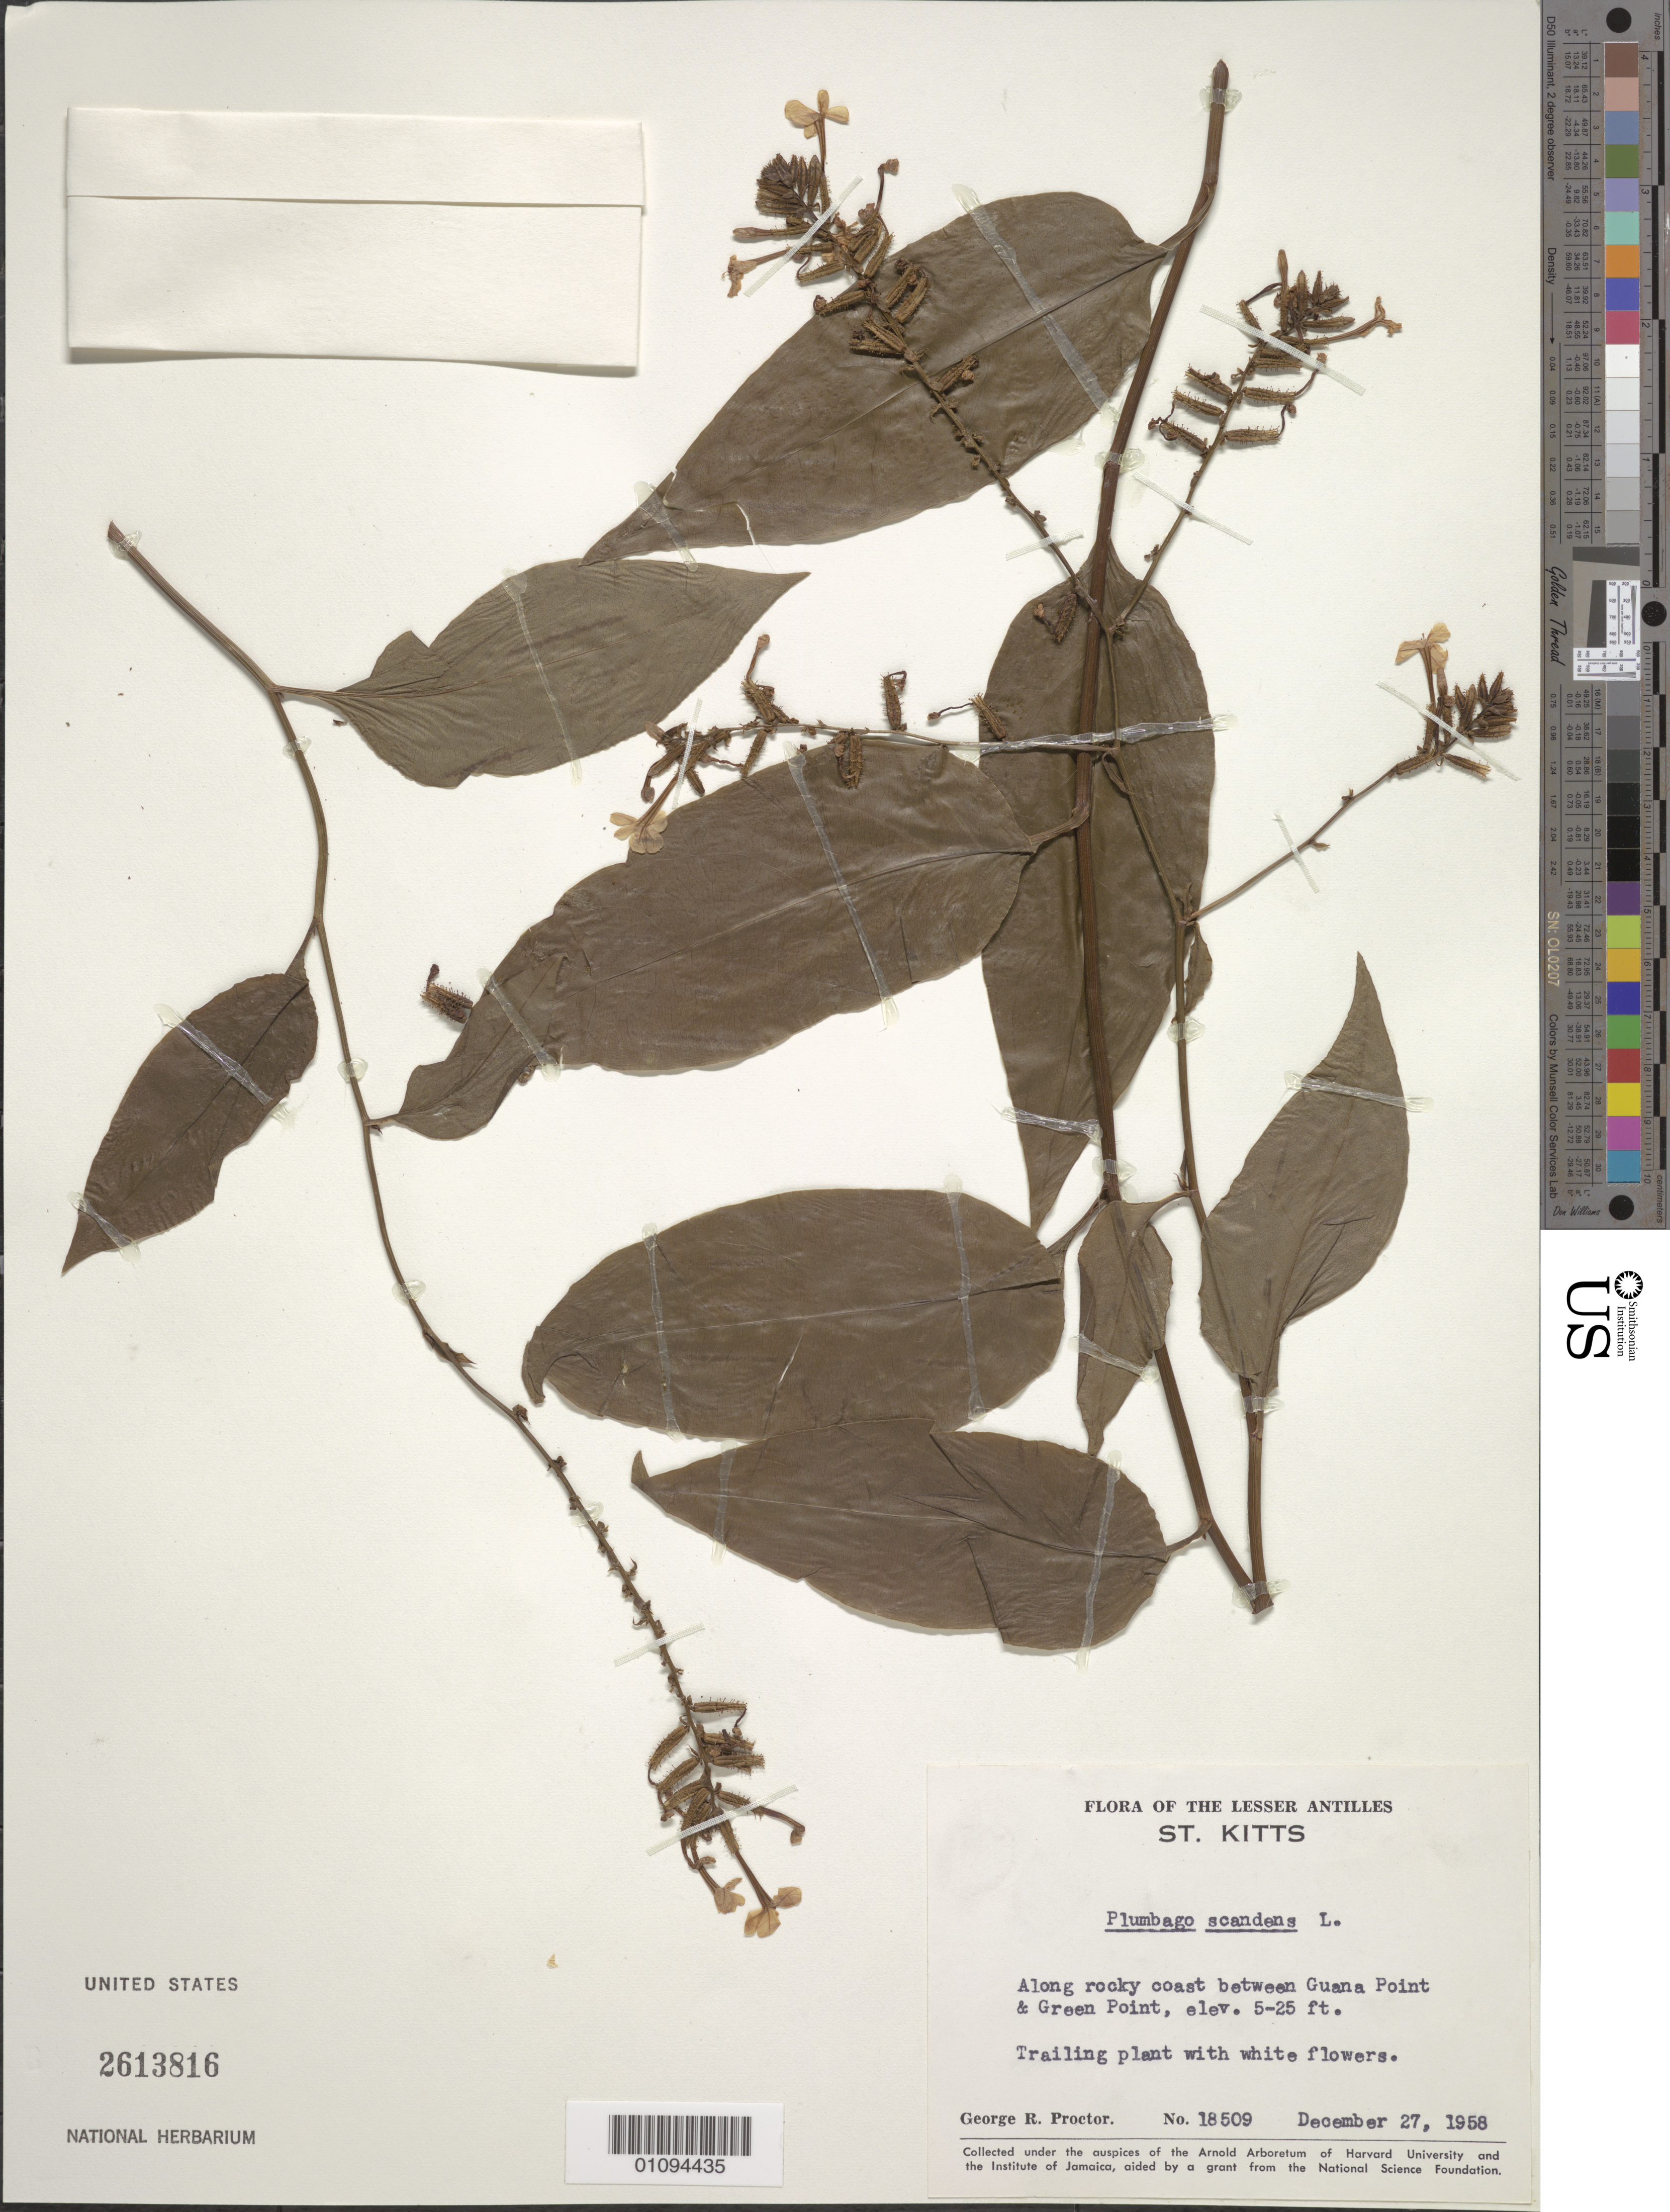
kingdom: Plantae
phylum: Tracheophyta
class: Magnoliopsida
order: Caryophyllales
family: Plumbaginaceae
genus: Plumbago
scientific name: Plumbago scandens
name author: L.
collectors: G. R. Proctor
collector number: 18509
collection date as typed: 27 Dec 1958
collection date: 1958-12-27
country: St. Christopher-Nevis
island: St. Christopher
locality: Between Guana Point and Green Point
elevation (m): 2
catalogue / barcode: US 2613816